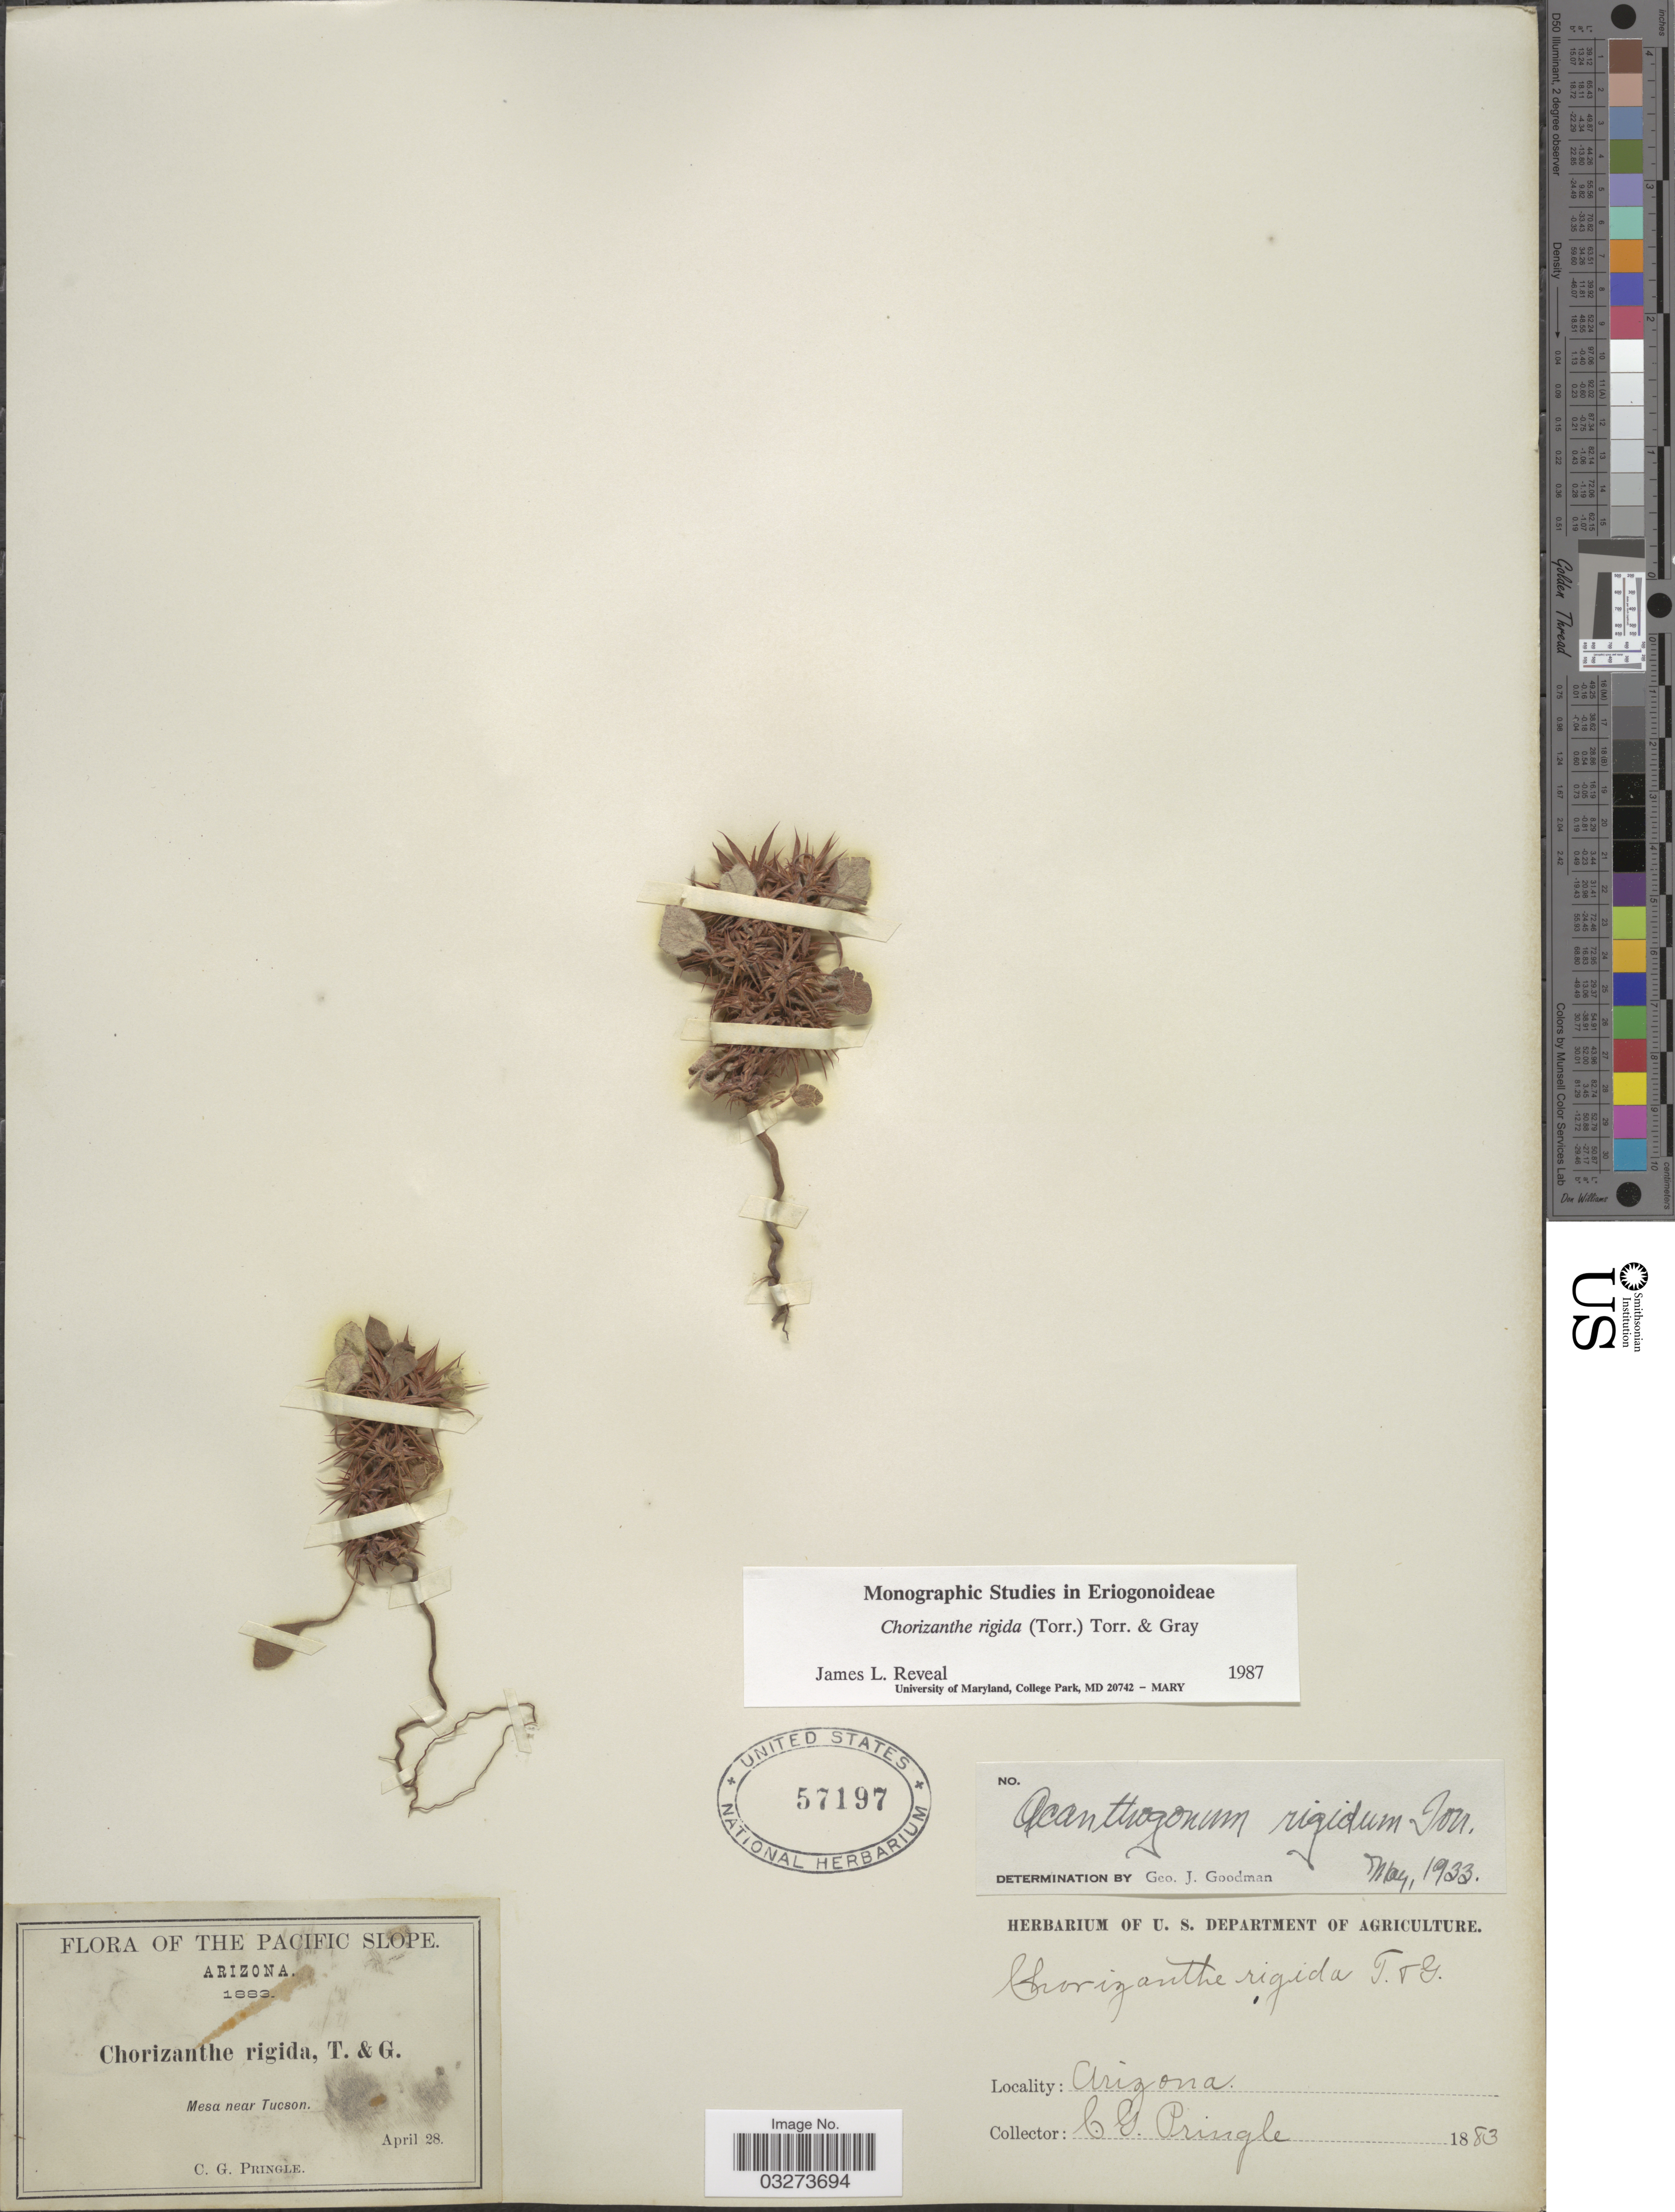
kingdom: Plantae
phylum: Tracheophyta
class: Magnoliopsida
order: Caryophyllales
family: Polygonaceae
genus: Chorizanthe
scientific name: Chorizanthe rigida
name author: (Torr.) Torr. & A. Gray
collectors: C. G. Pringle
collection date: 1883-04-28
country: United States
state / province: Arizona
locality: The Pacific Slope. Mesa near Tucson.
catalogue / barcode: US 57197